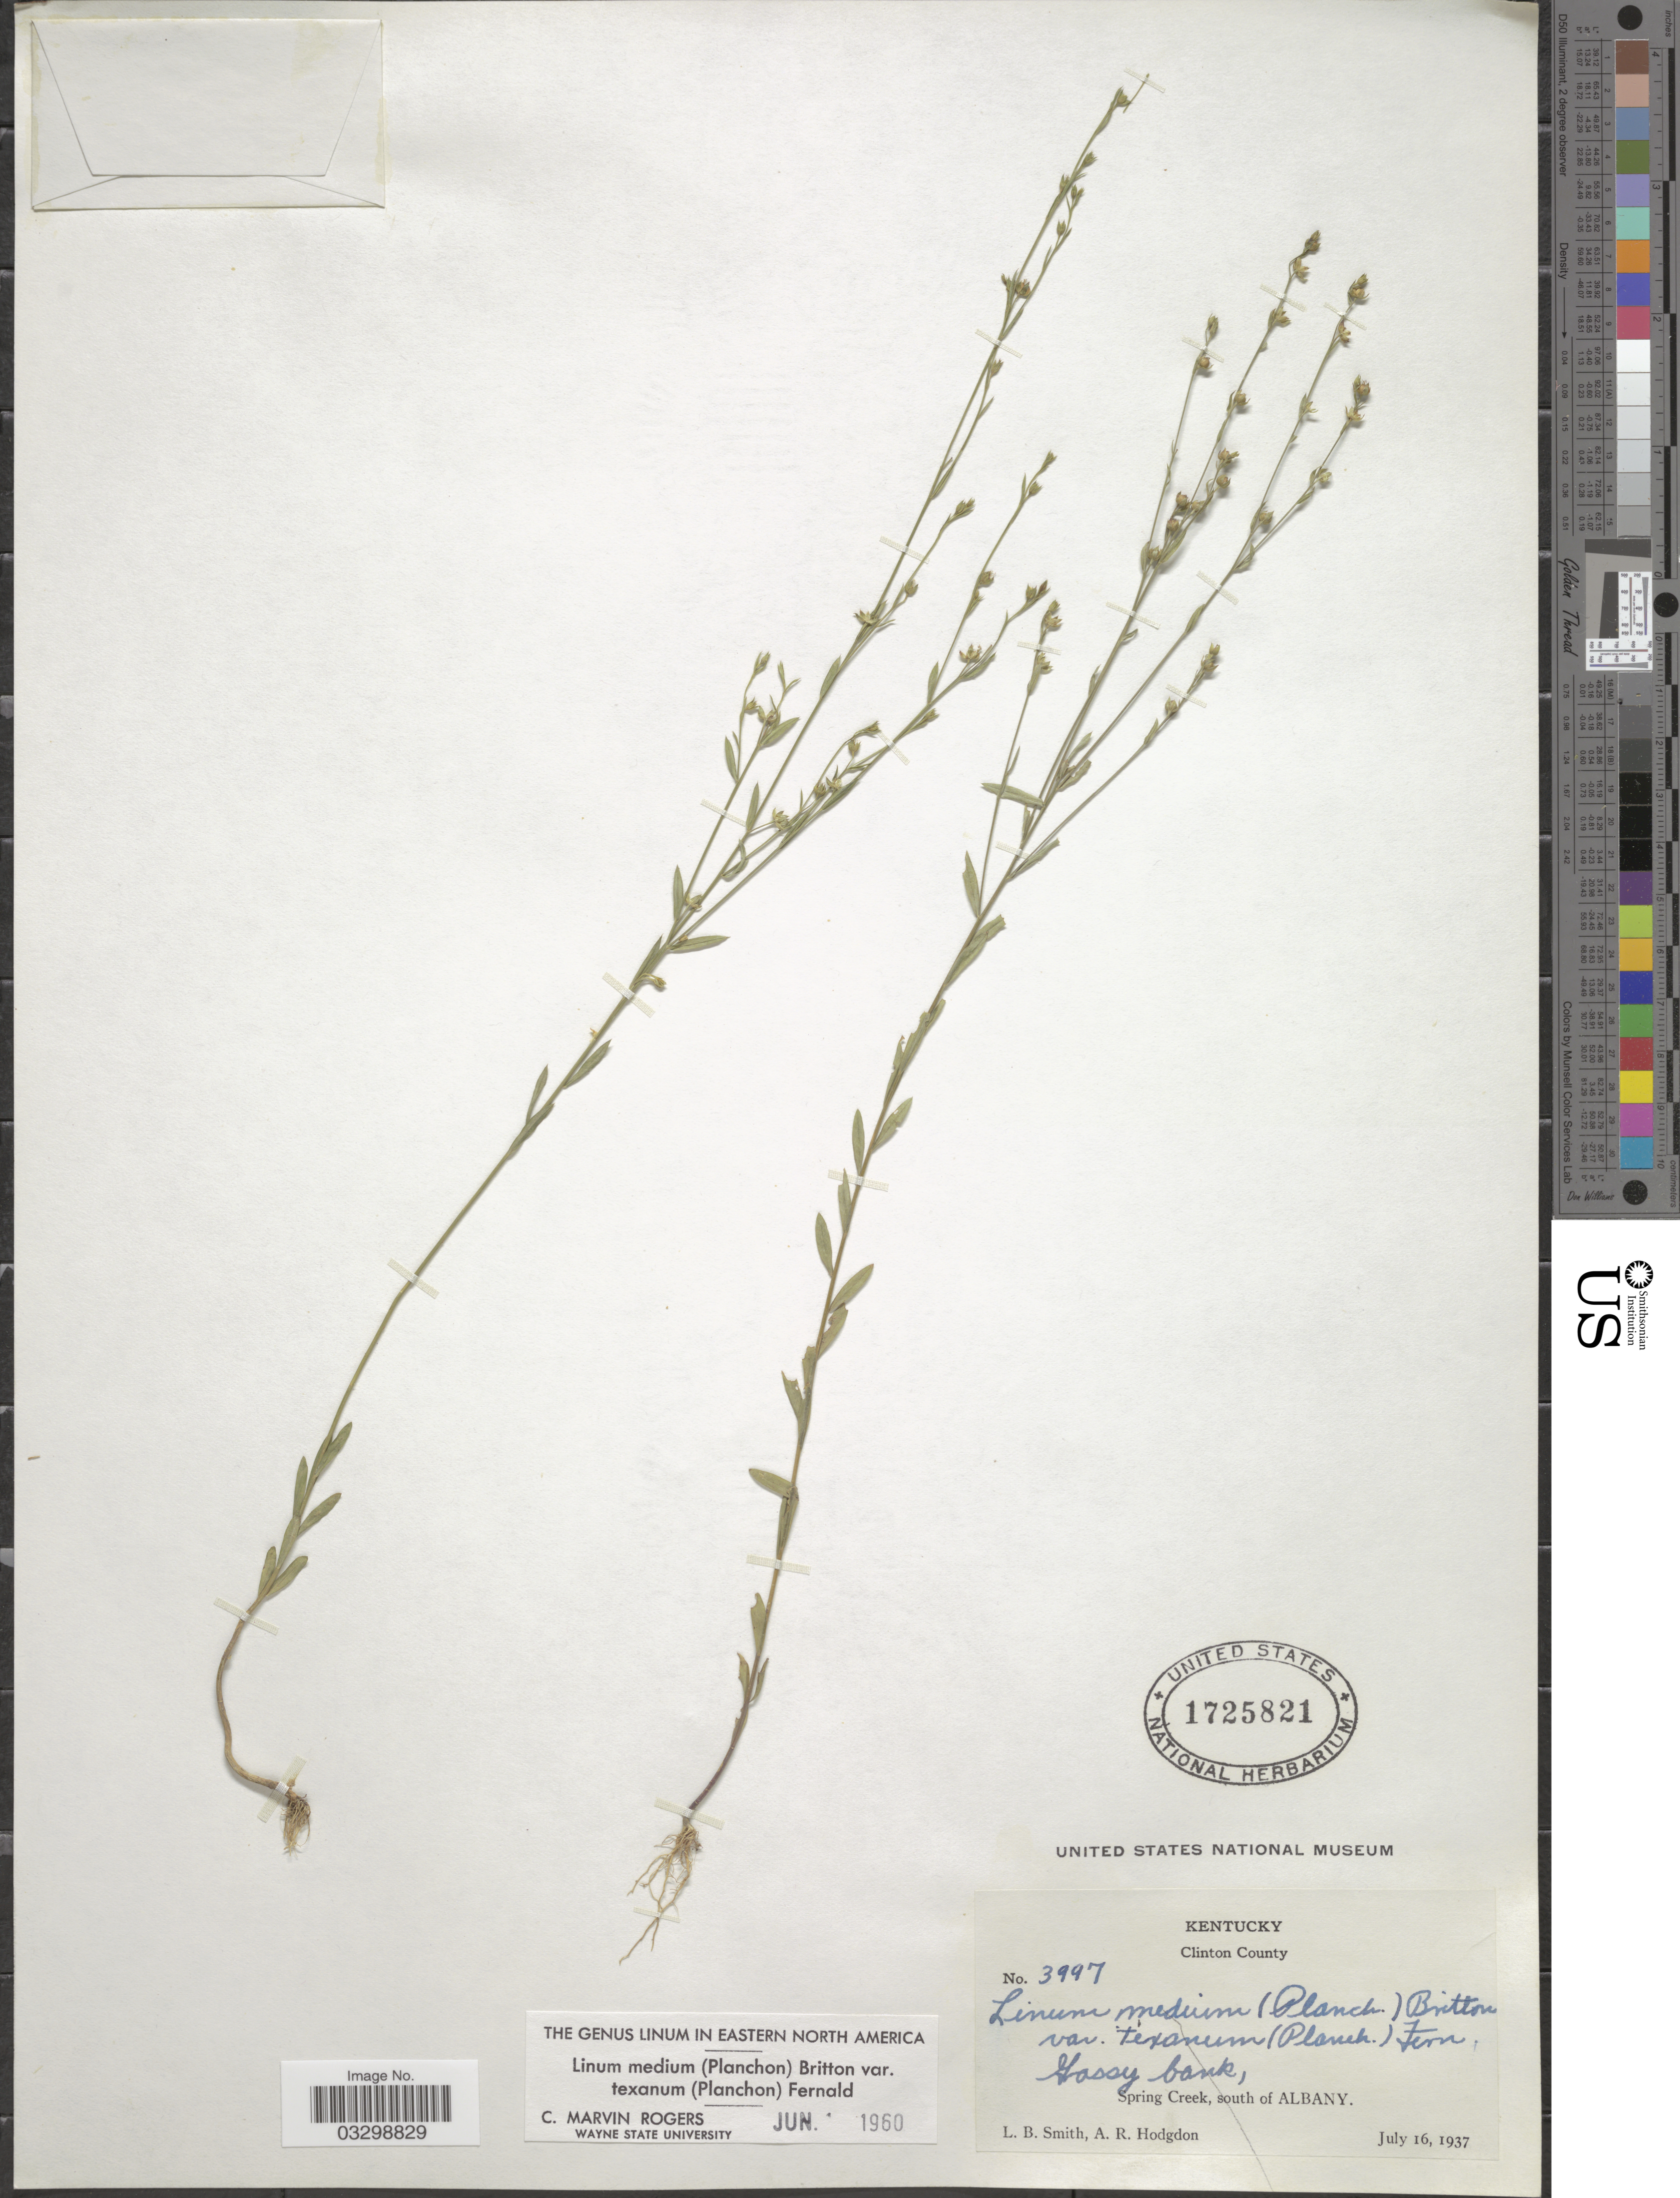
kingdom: Plantae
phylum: Tracheophyta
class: Magnoliopsida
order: Malpighiales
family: Linaceae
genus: Linum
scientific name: Linum medium var. texanum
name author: (Planch.) Fernald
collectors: L. Smith & A. R. Hodgdon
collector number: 3997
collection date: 1937-07-16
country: United States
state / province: Kentucky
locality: Clinton County, Spring Creek, south of Albany.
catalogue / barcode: US 1725821